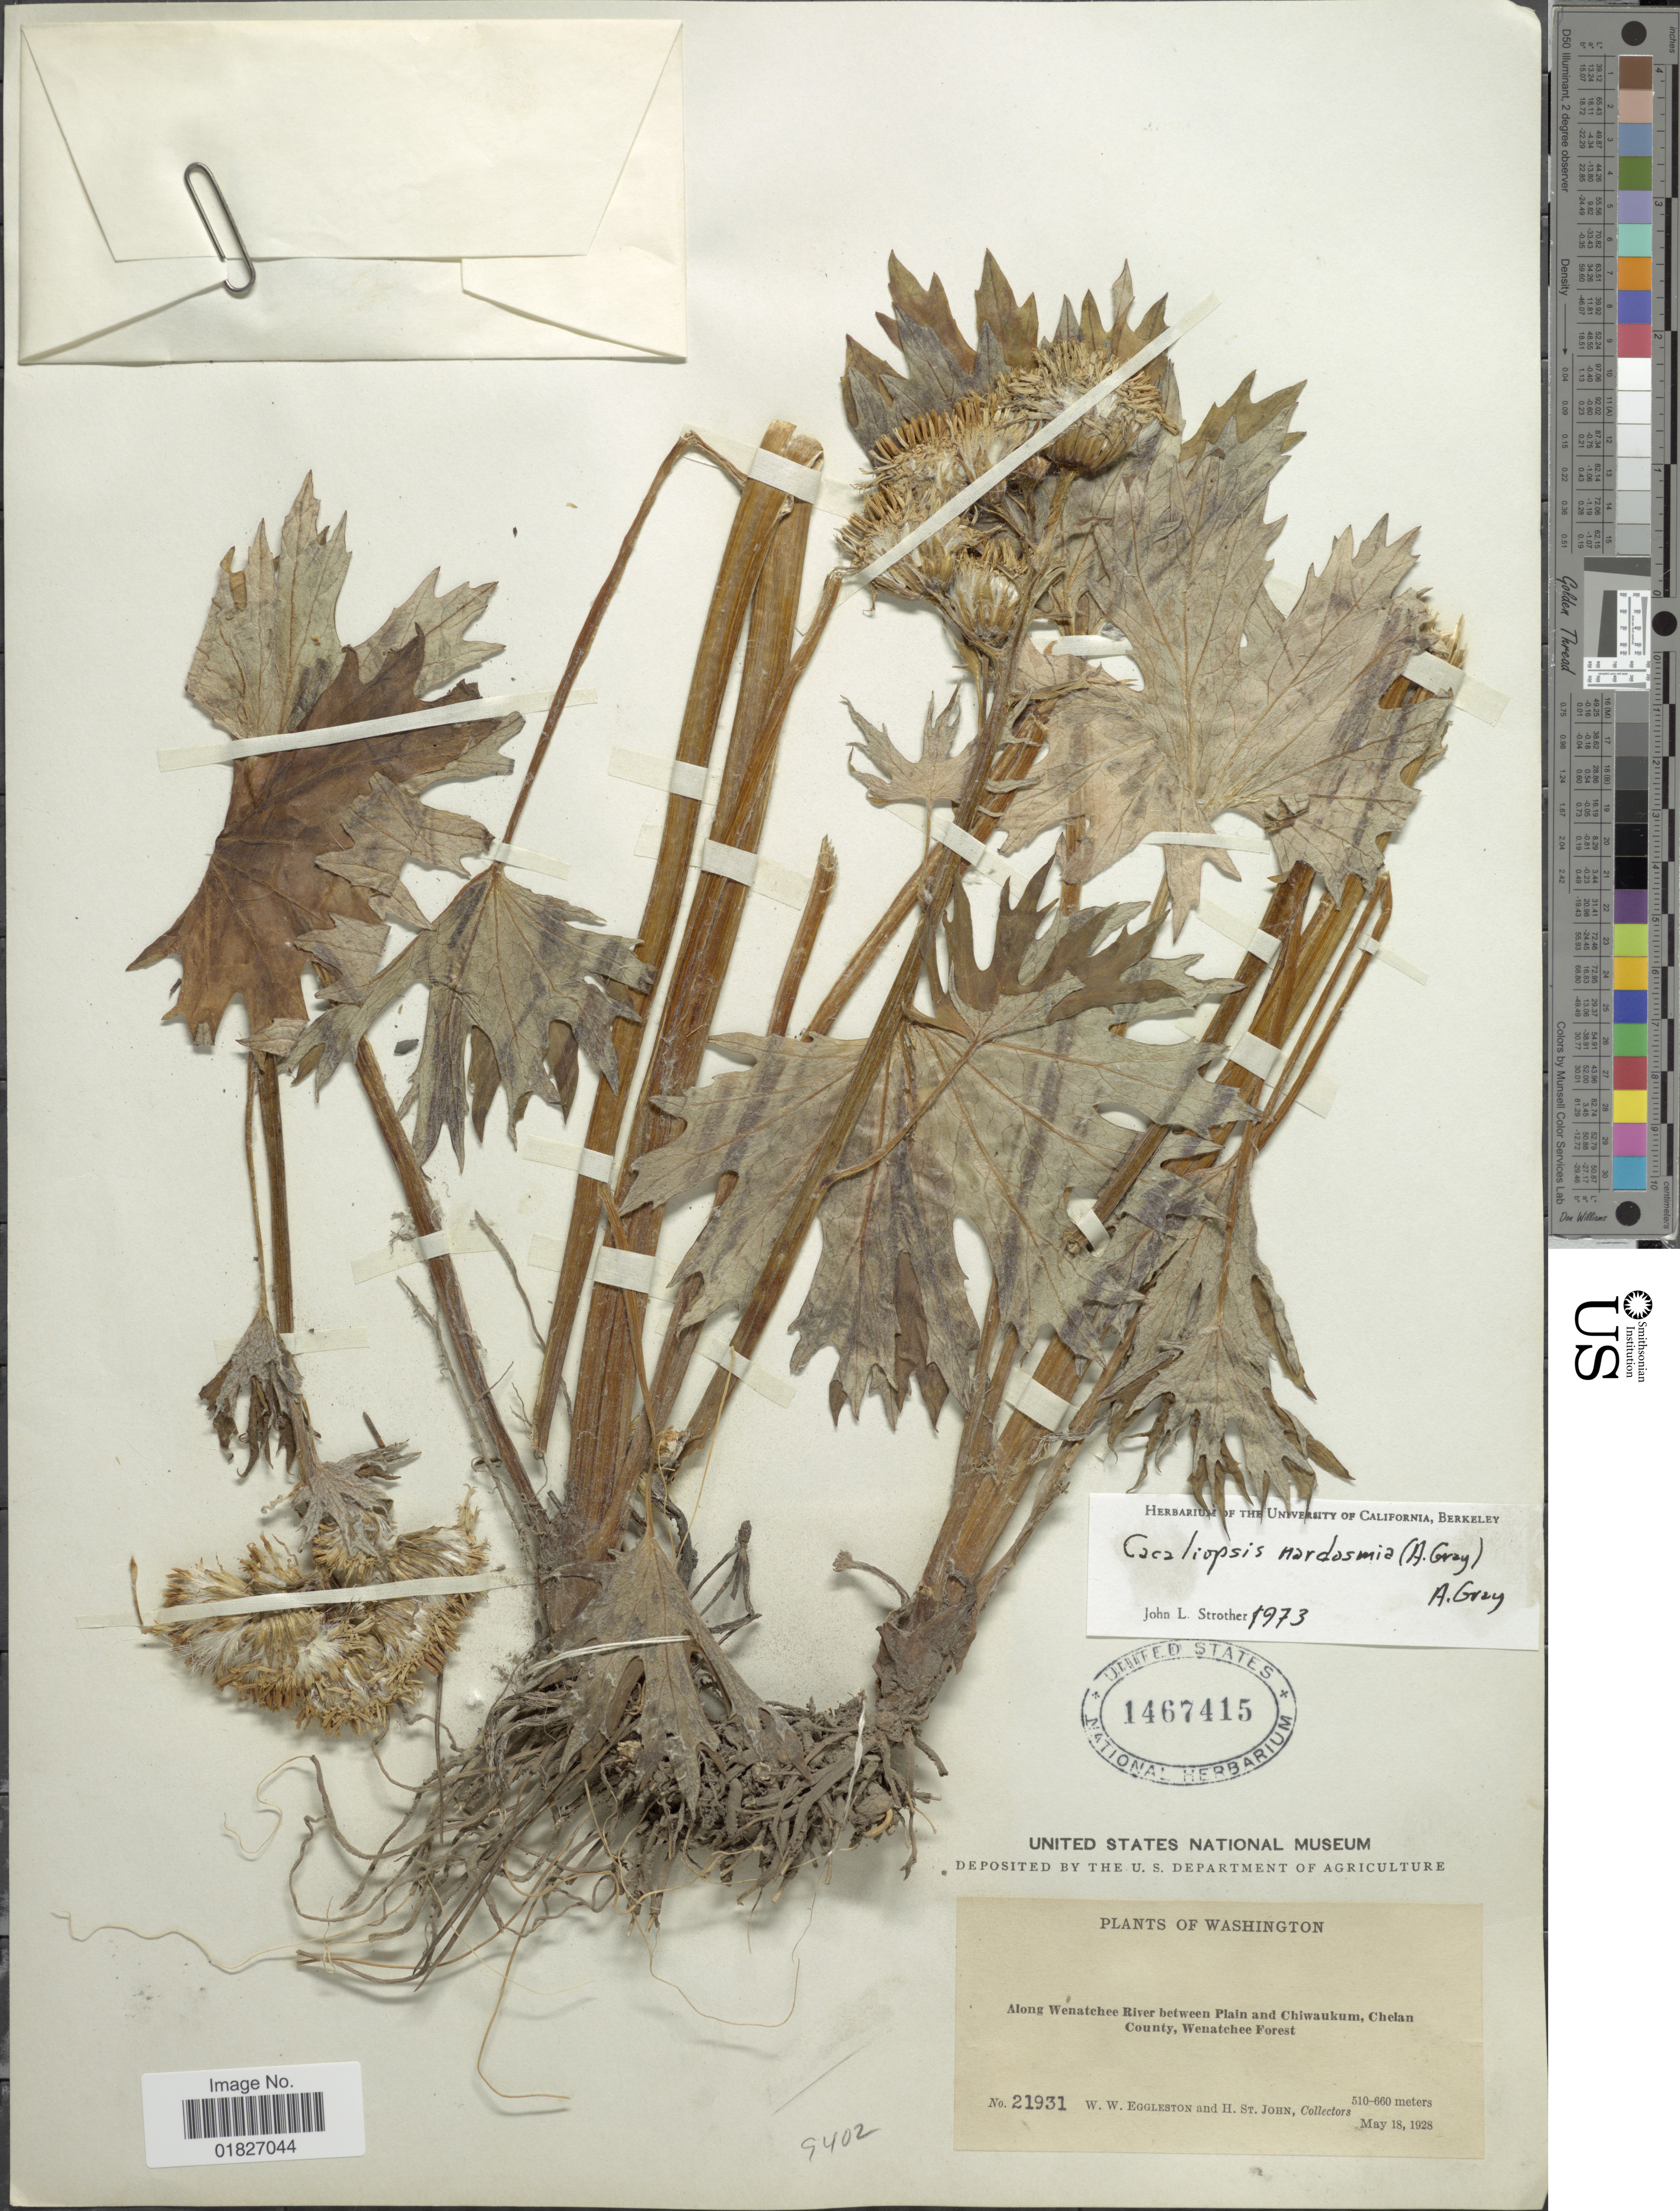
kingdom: Plantae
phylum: Tracheophyta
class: Magnoliopsida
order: Asterales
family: Asteraceae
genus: Cacaliopsis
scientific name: Cacaliopsis nardosmia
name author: A. Gray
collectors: W. W. Eggleston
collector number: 21931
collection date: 1928-05-18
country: United States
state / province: Washington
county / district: Chelan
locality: Along Wenatchee River between Plain and Chiwaukum, Chelan County, Wenatchee Forest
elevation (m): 510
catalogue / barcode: US 1467415